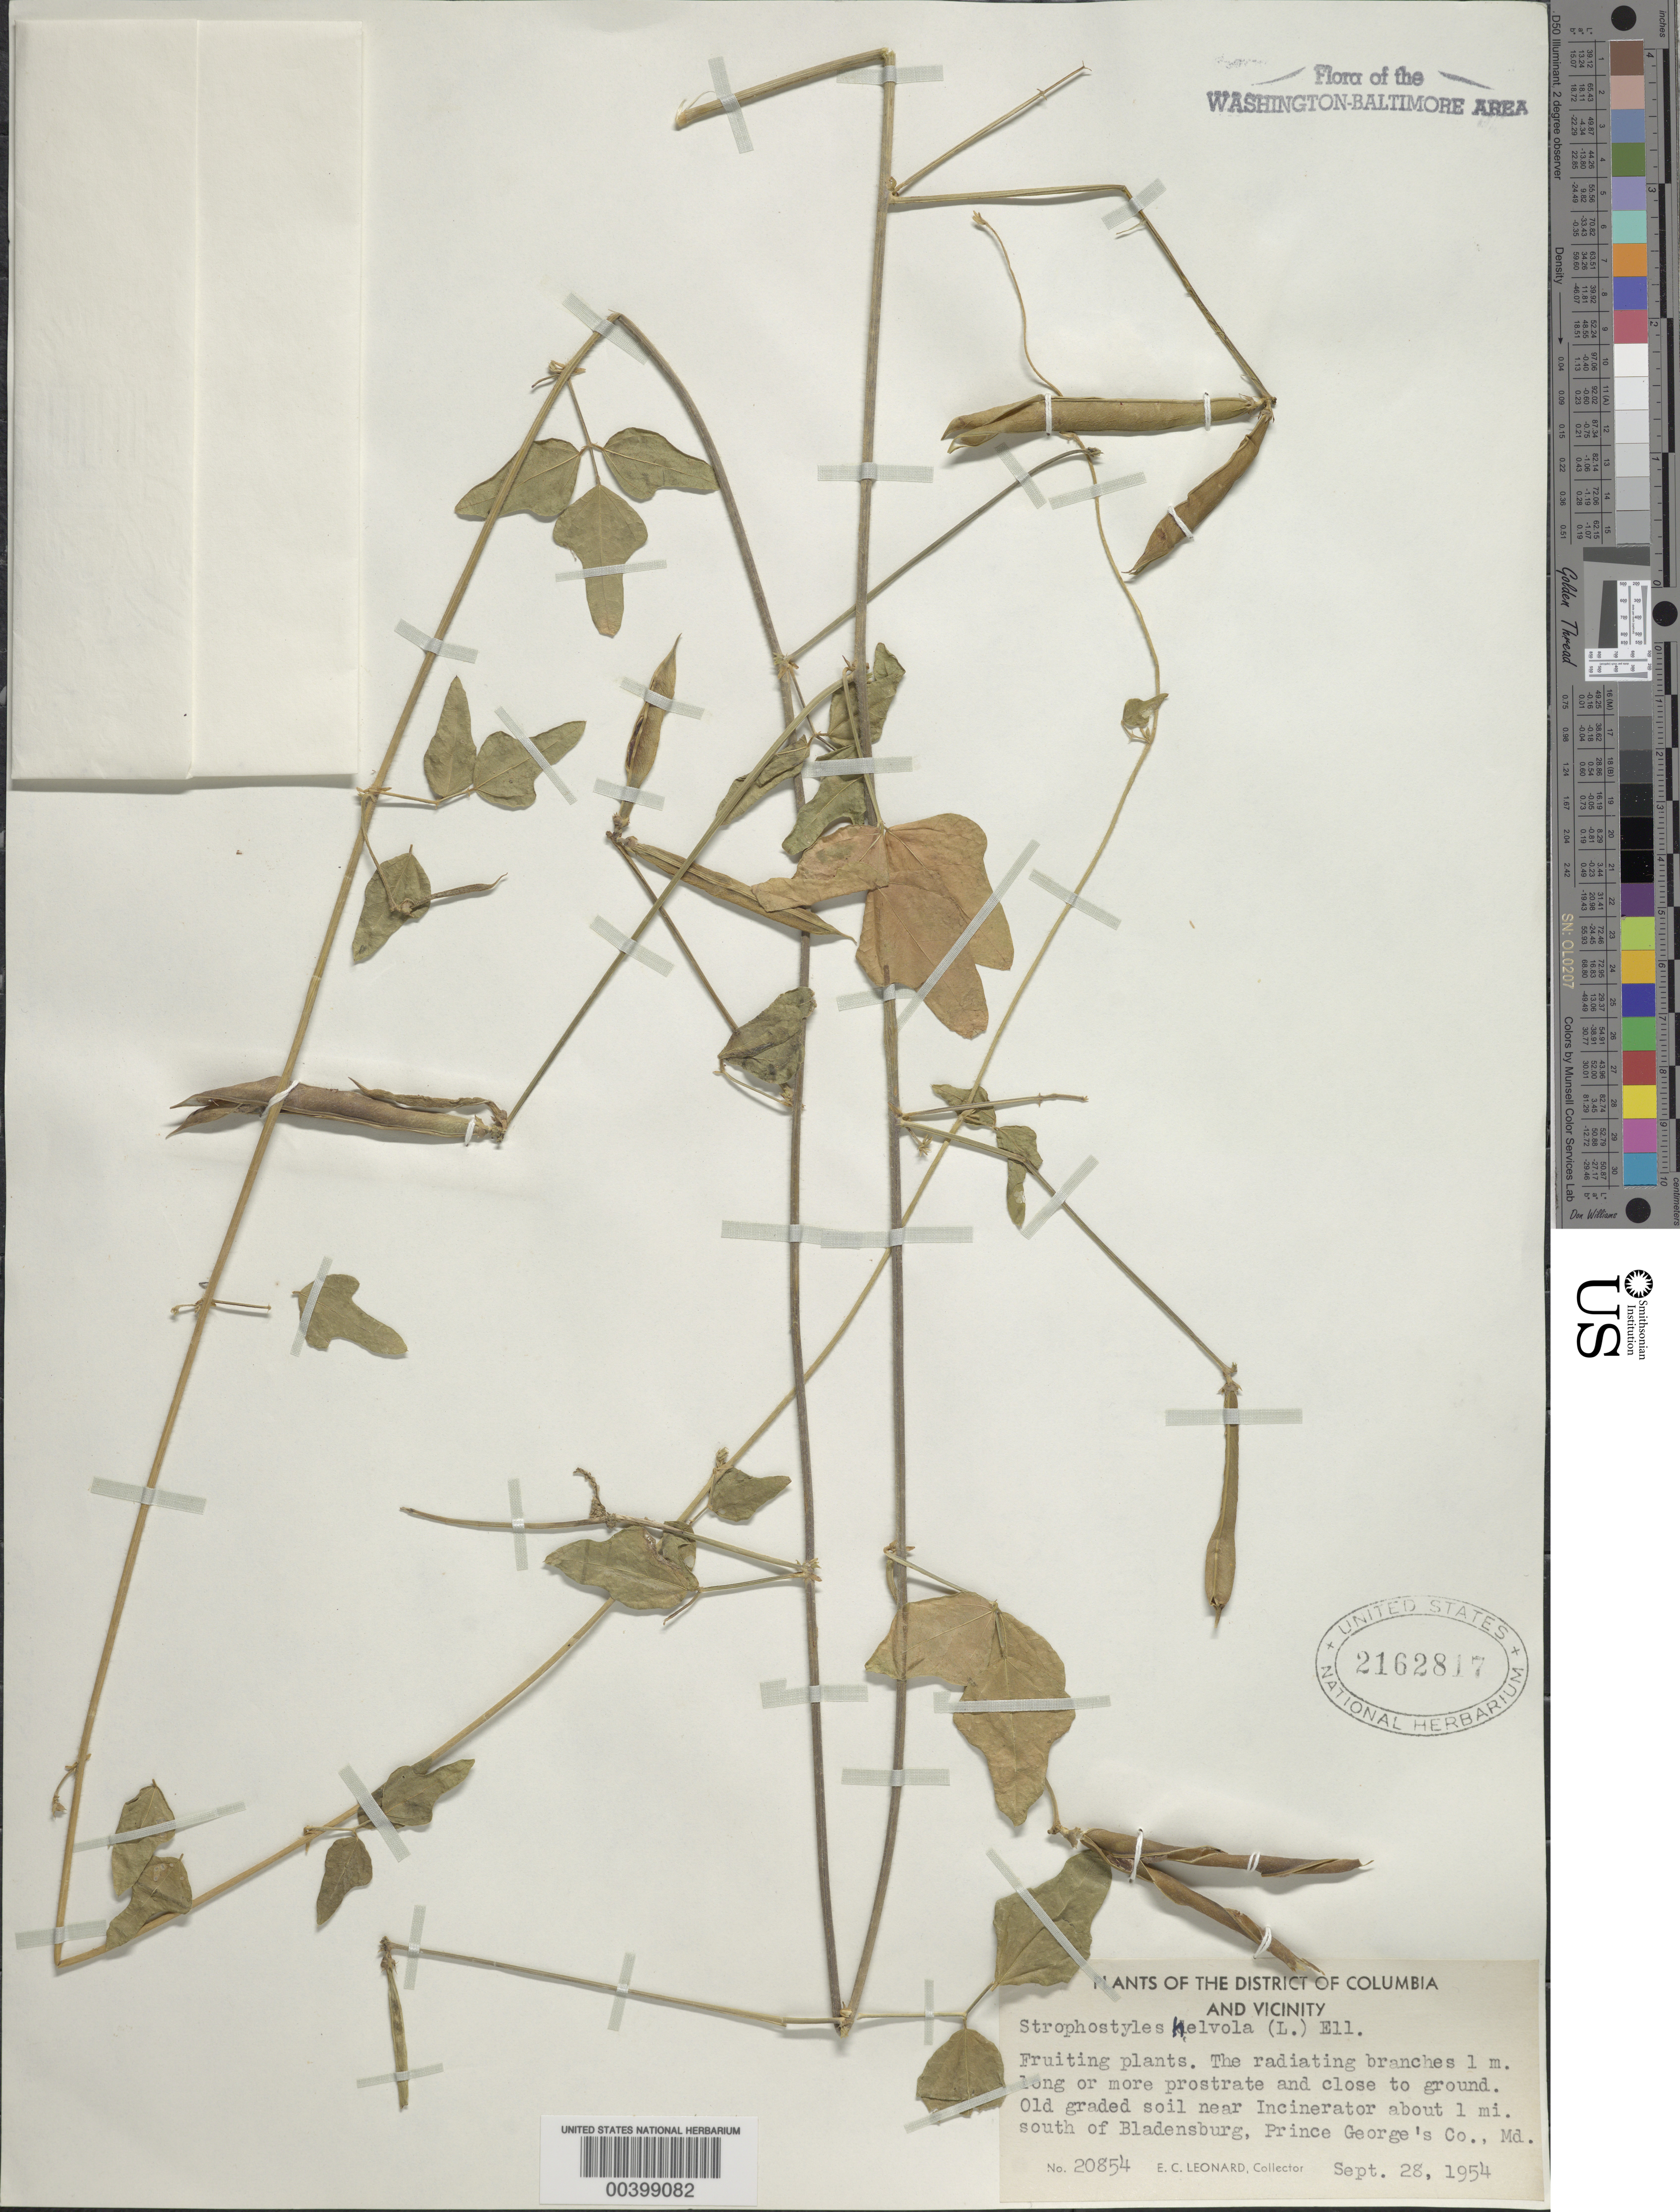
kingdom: Plantae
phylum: Tracheophyta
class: Magnoliopsida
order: Fabales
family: Fabaceae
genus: Strophostyles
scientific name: Strophostyles helvola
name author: (L.) Elliott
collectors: E. C. Leonard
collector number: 20854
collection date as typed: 28 Sep 1954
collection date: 1954-09-28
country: United States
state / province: Maryland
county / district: Prince George's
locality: Near Incinerator, south of Bladensburg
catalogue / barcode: US 2162817